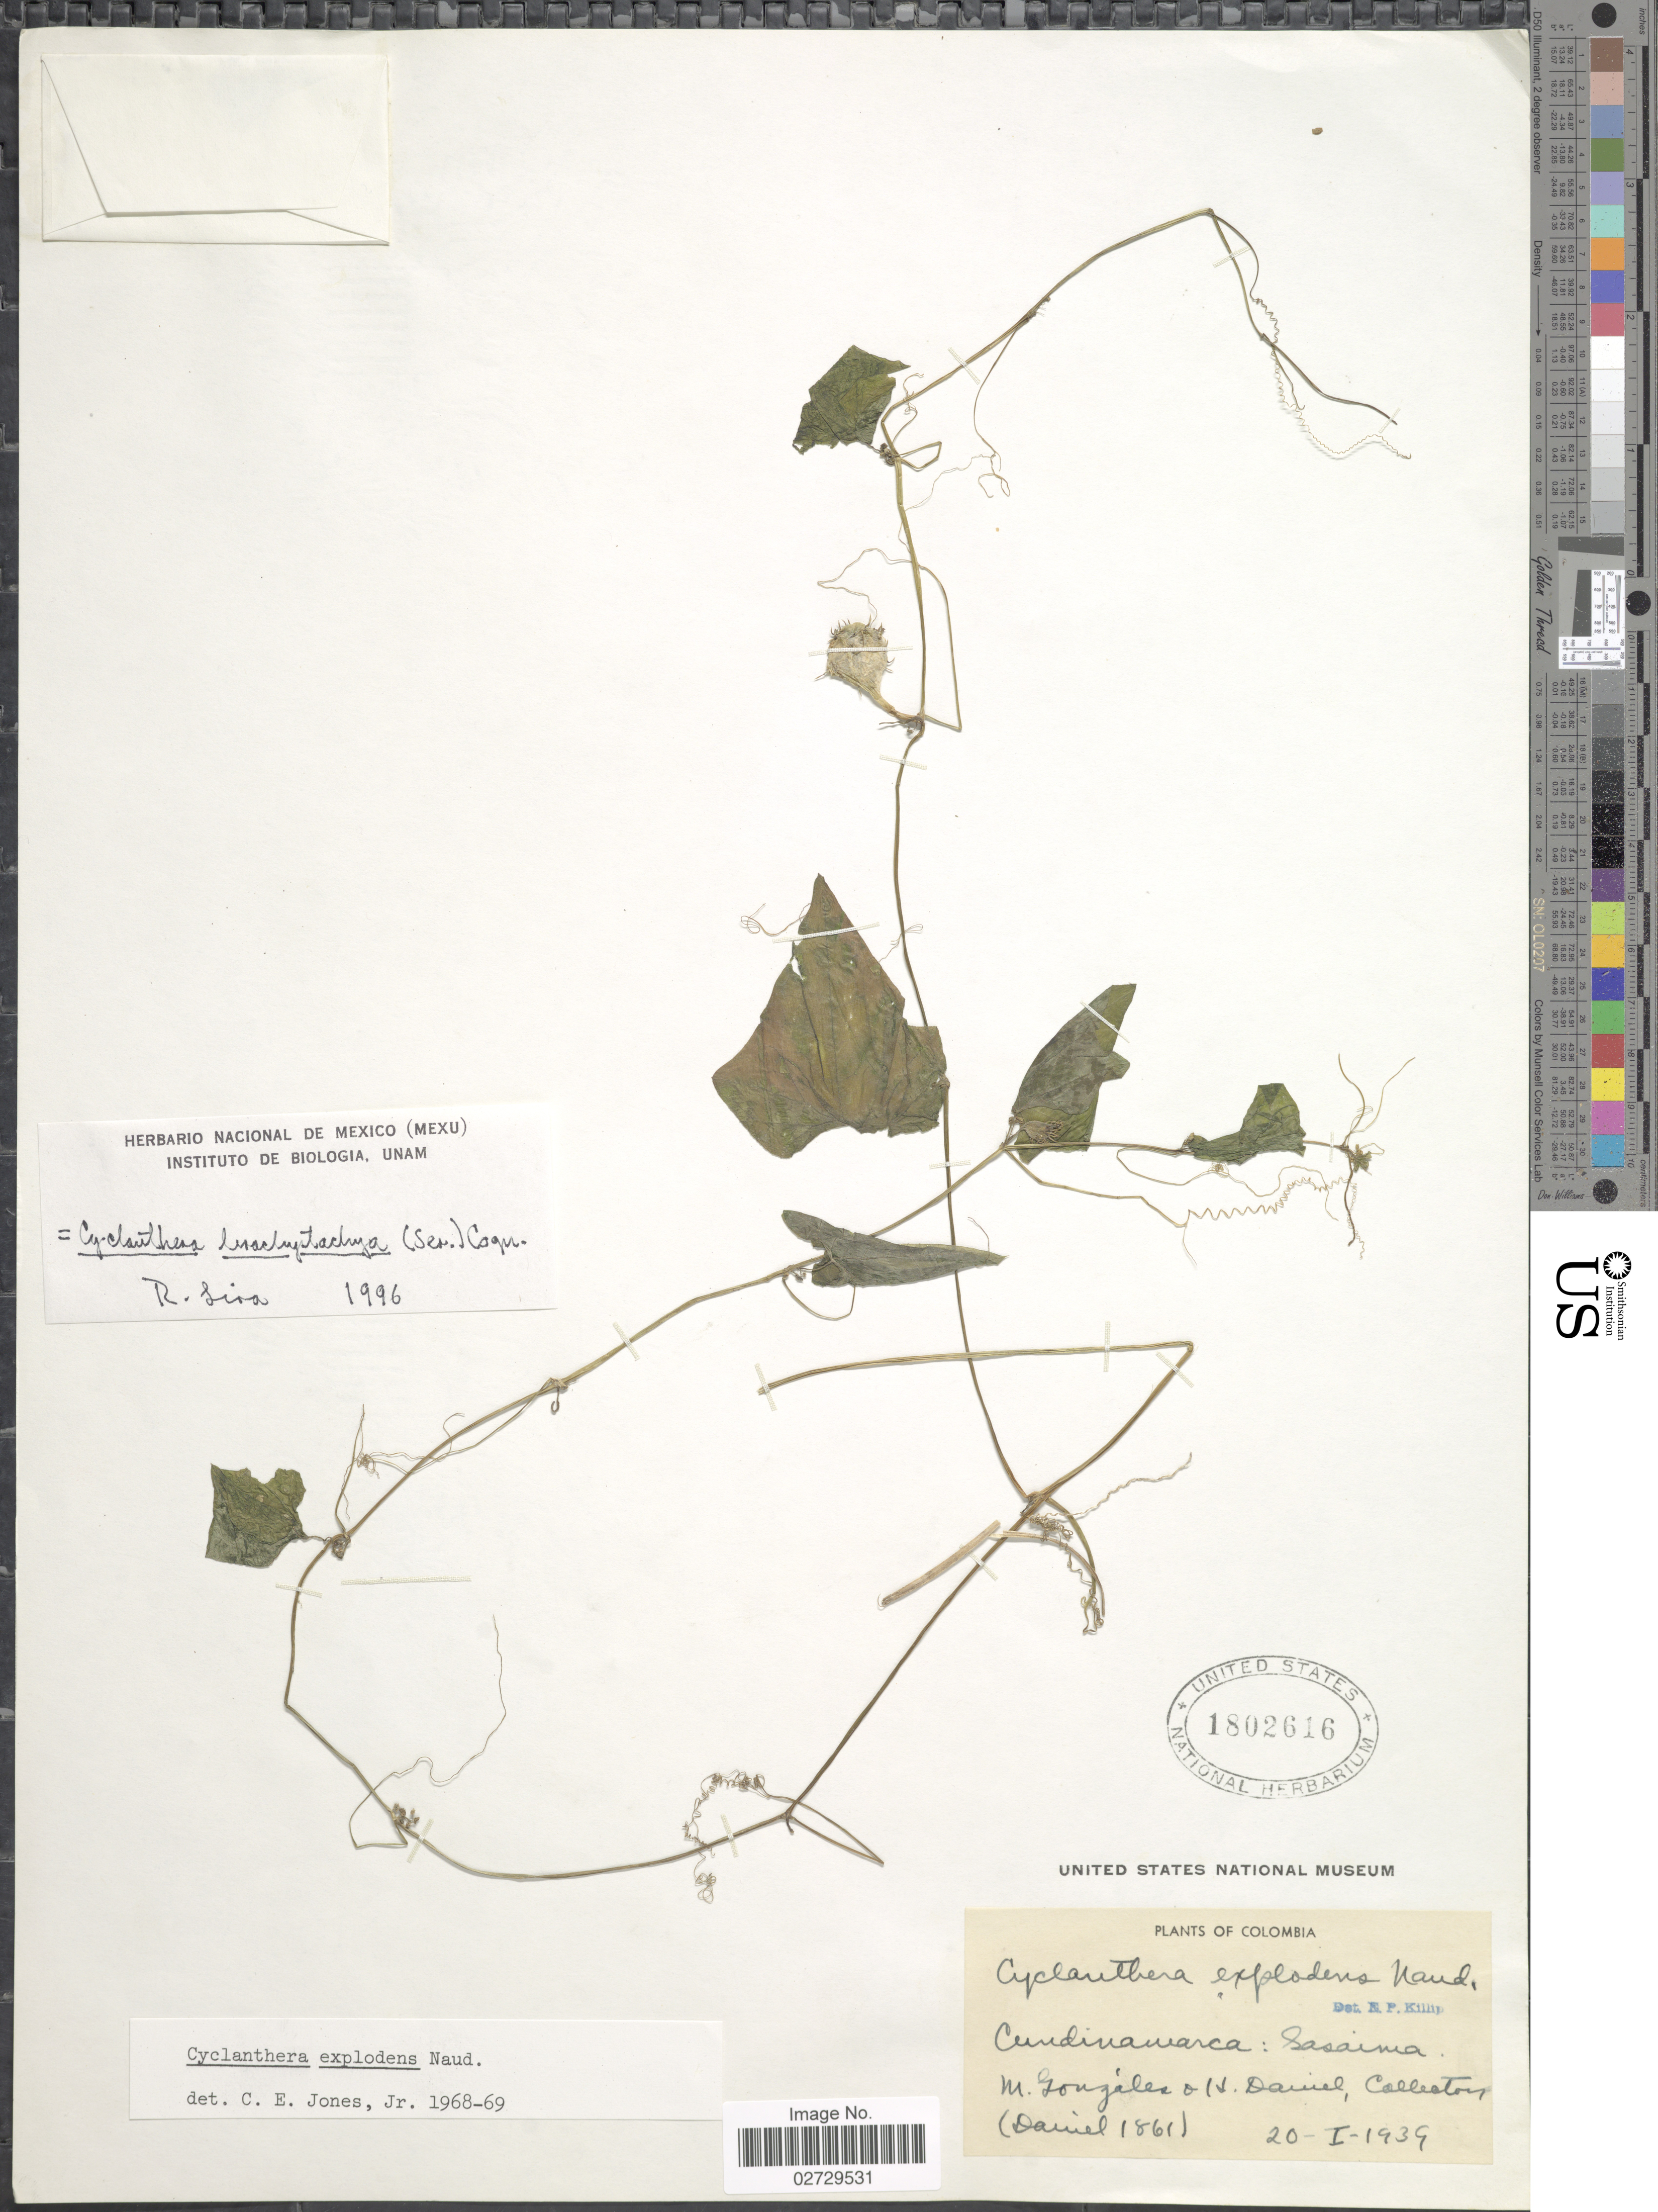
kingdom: Plantae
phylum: Tracheophyta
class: Magnoliopsida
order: Cucurbitales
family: Cucurbitaceae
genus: Cyclanthera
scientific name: Cyclanthera brachystachya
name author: (DC.) Cogn.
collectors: M. González & H. Daniel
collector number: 1861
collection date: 1939-01-20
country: Colombia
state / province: Cundinamarca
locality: Sasaima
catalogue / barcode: US 1802616